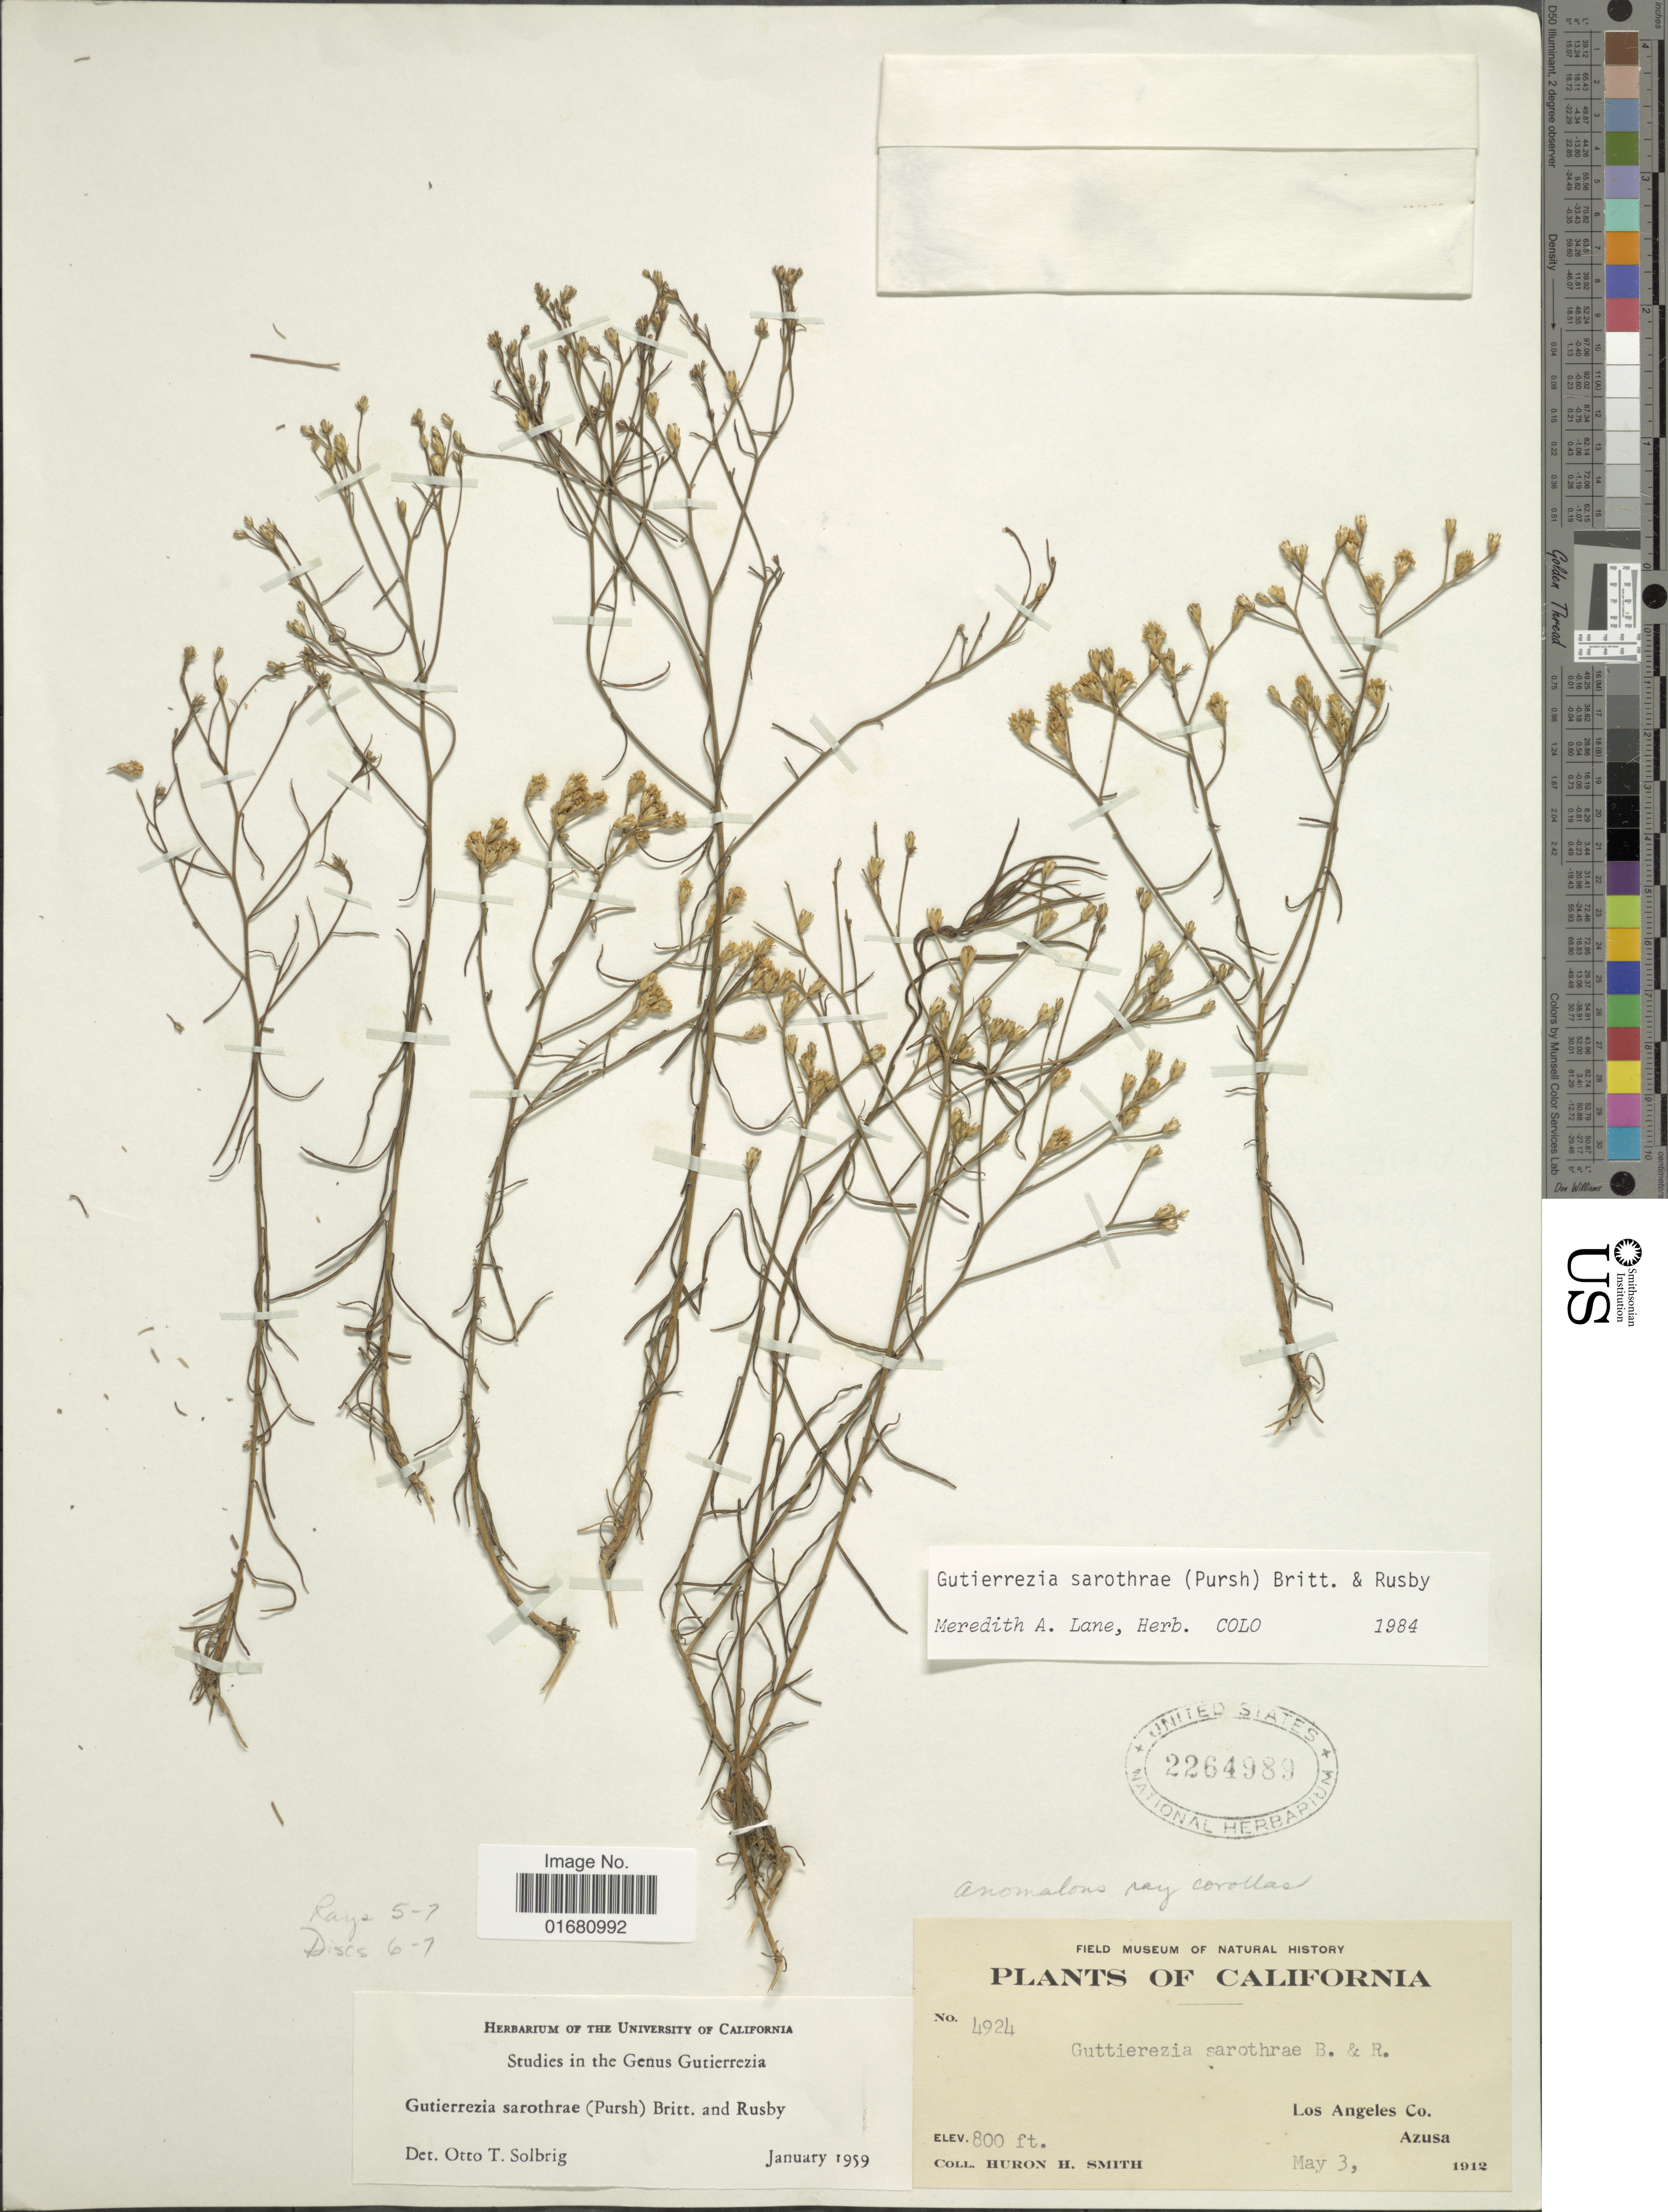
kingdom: Plantae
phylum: Tracheophyta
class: Magnoliopsida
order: Asterales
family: Asteraceae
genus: Gutierrezia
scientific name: Gutierrezia sarothrae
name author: (Pursh) Britton & Rusby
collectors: Huron H. Smith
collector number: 4924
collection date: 1912-05-03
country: United States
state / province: California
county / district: Los Angeles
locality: Los Angeles Co., Azusa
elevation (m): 244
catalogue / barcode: US 2264989